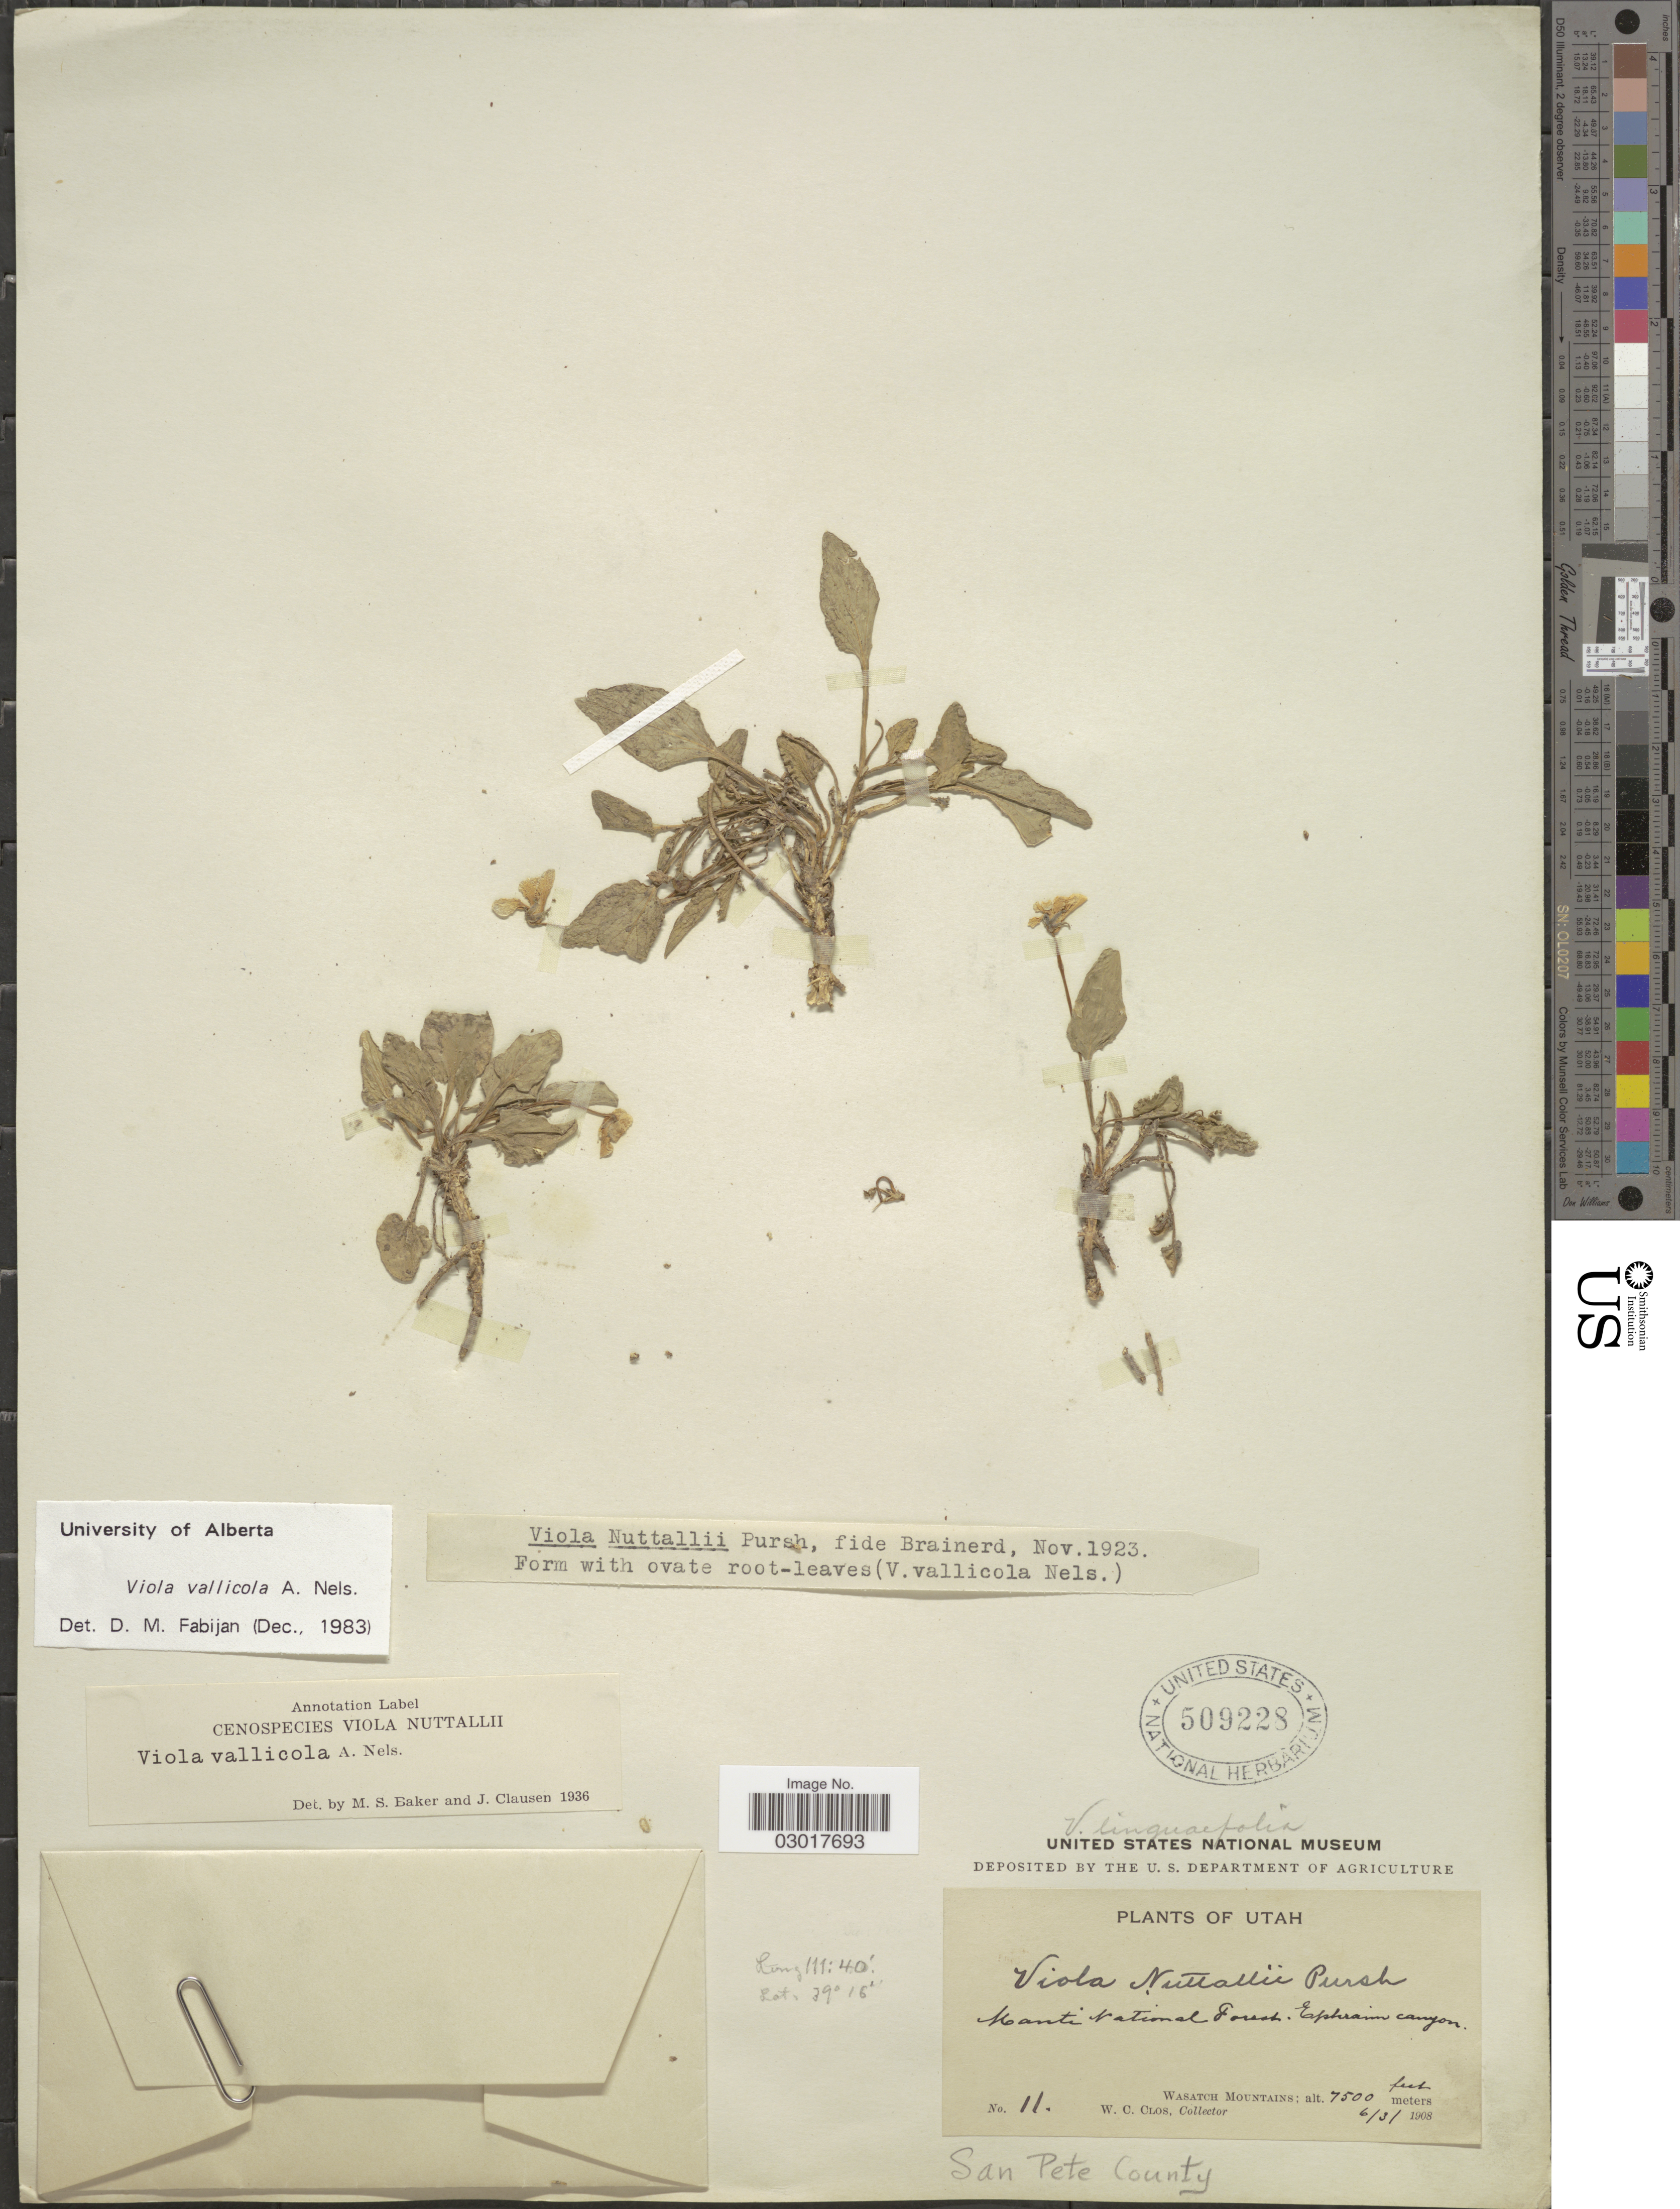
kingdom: Plantae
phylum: Tracheophyta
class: Magnoliopsida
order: Malpighiales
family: Violaceae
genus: Viola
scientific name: Viola vallicola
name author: A. Nelson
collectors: W. C. Clos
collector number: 11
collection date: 1908-06-03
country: United States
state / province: Utah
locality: Manti National Forest. Ephraim canyon. Wasatch Mountains.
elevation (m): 2286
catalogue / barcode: US 509228